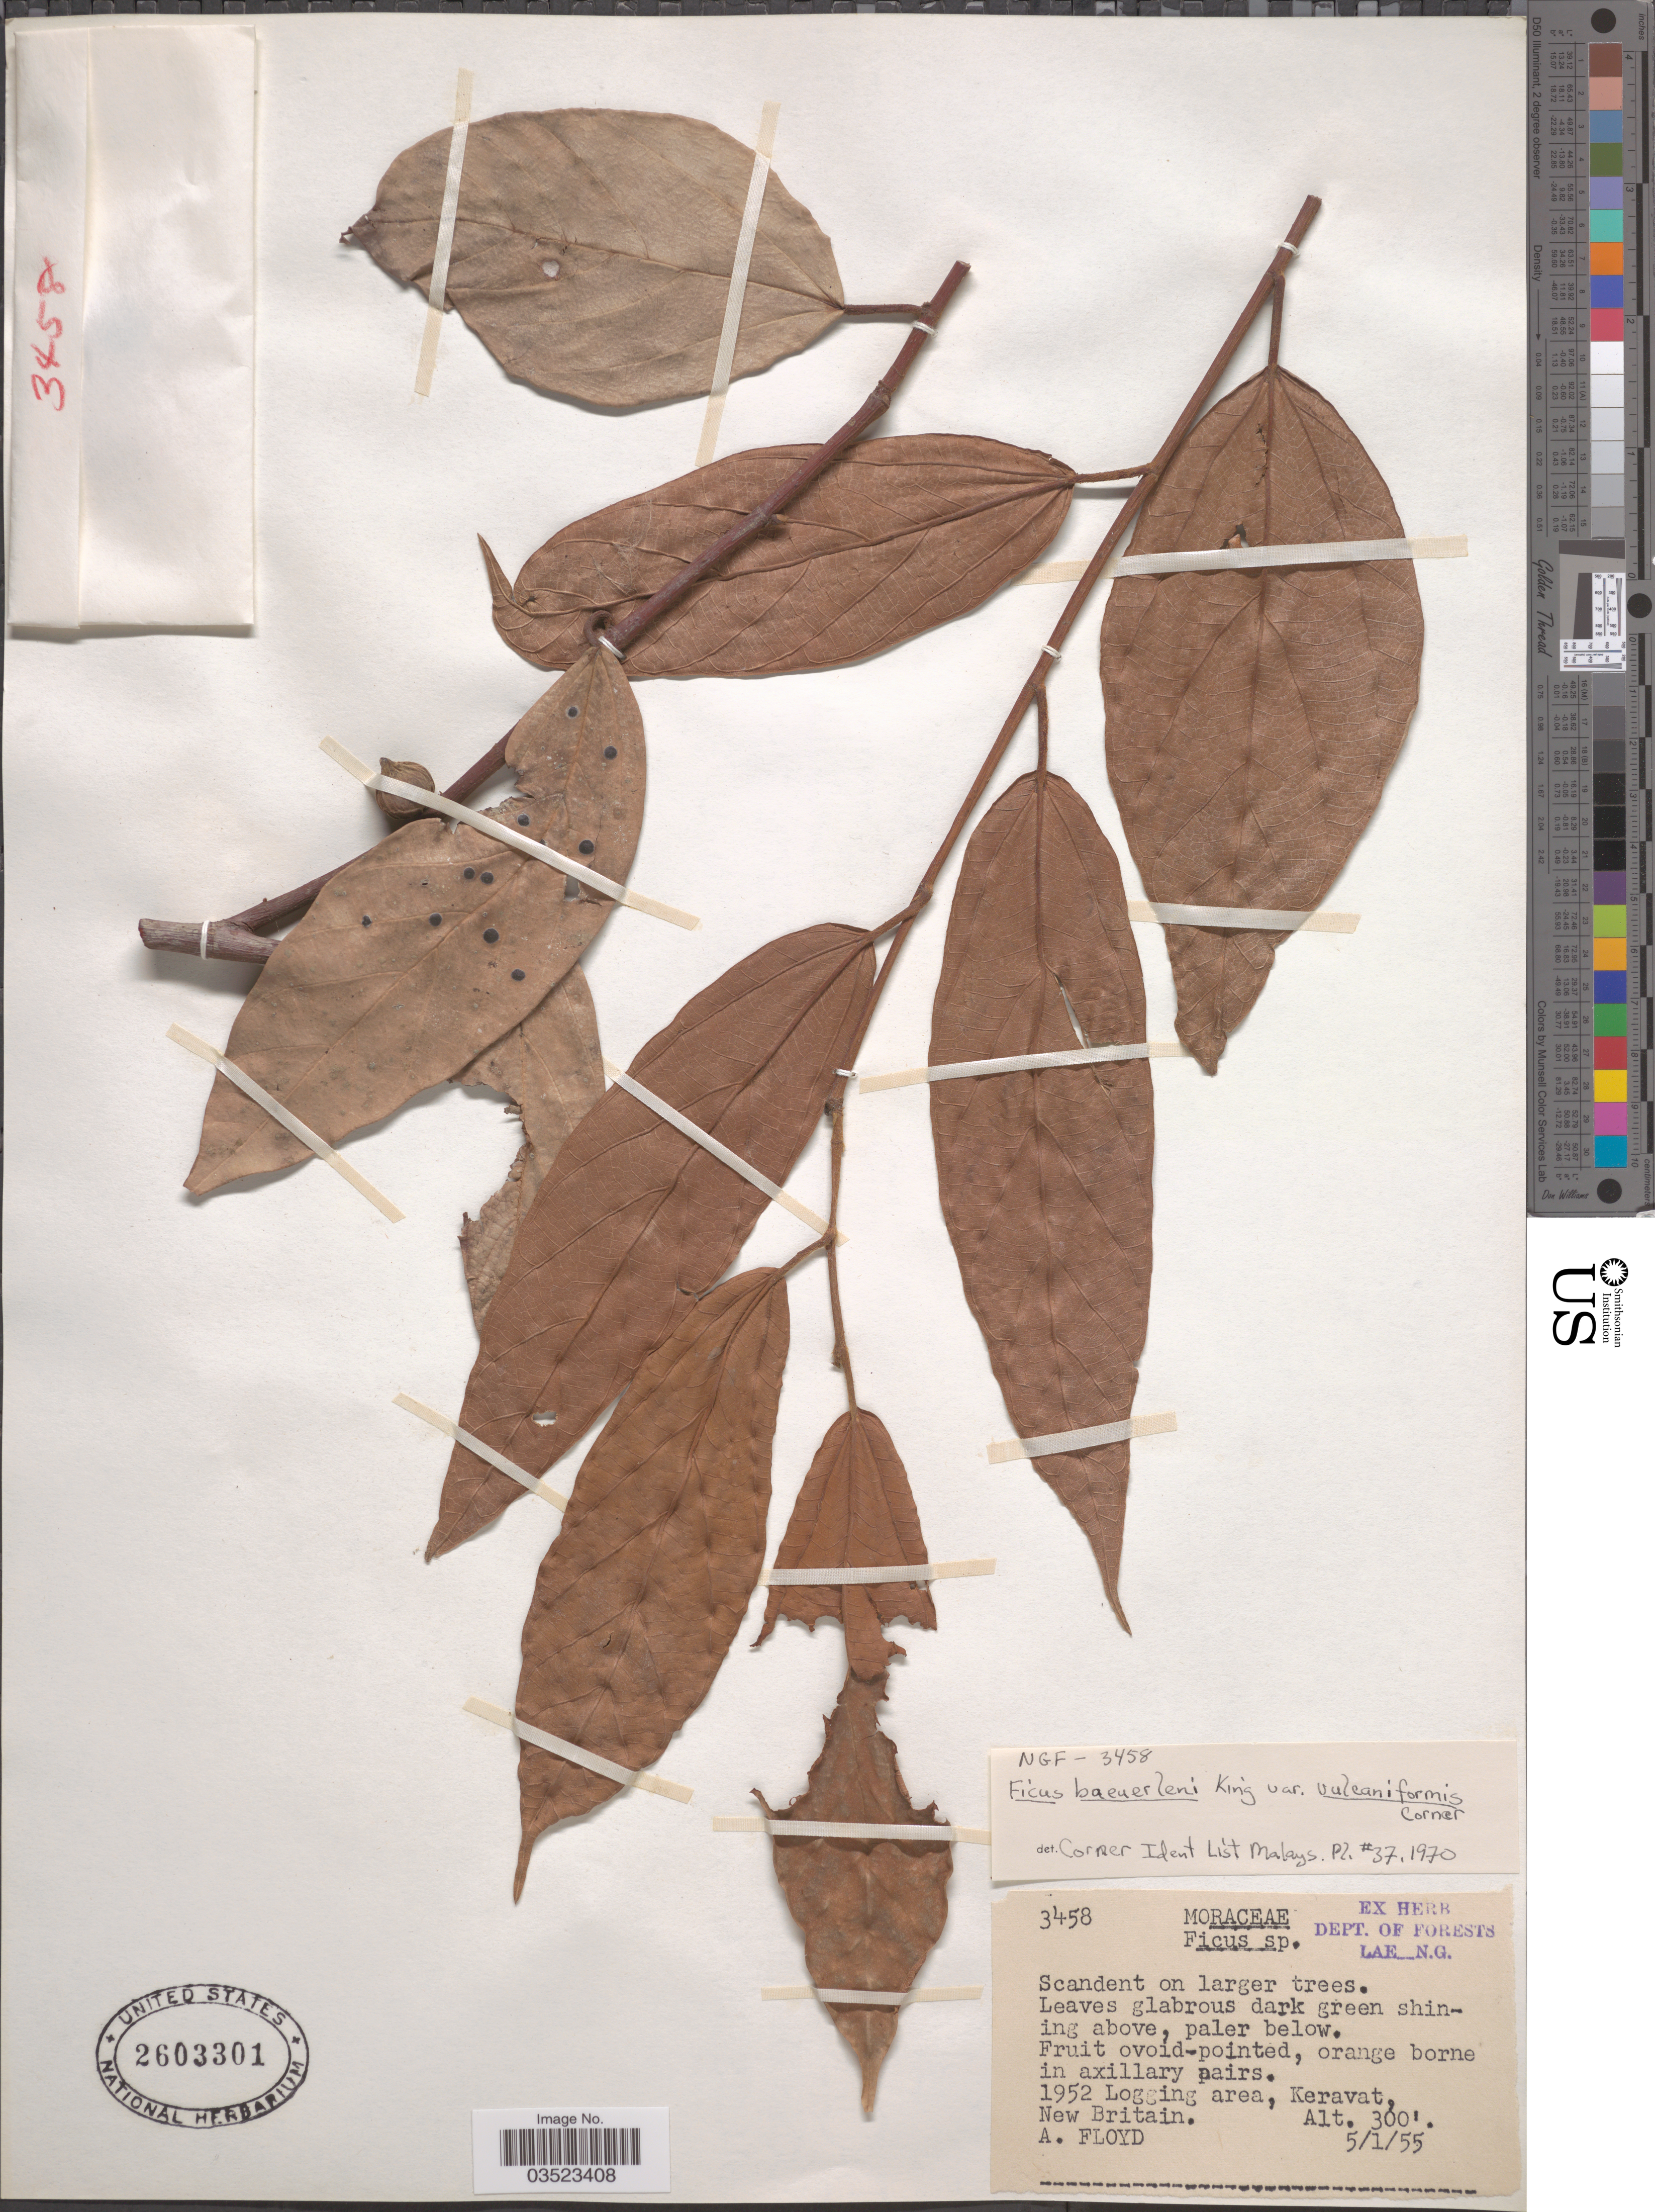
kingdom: Plantae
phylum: Tracheophyta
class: Magnoliopsida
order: Rosales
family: Moraceae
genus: Ficus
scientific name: Ficus baeuerlenii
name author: King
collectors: A. Floyd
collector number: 3458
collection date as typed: Transcribed d/m/y: 5/1/55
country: Papua New Guinea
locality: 1952 Logging area, Keravat, New Britain.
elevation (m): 91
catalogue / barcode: US 2603301